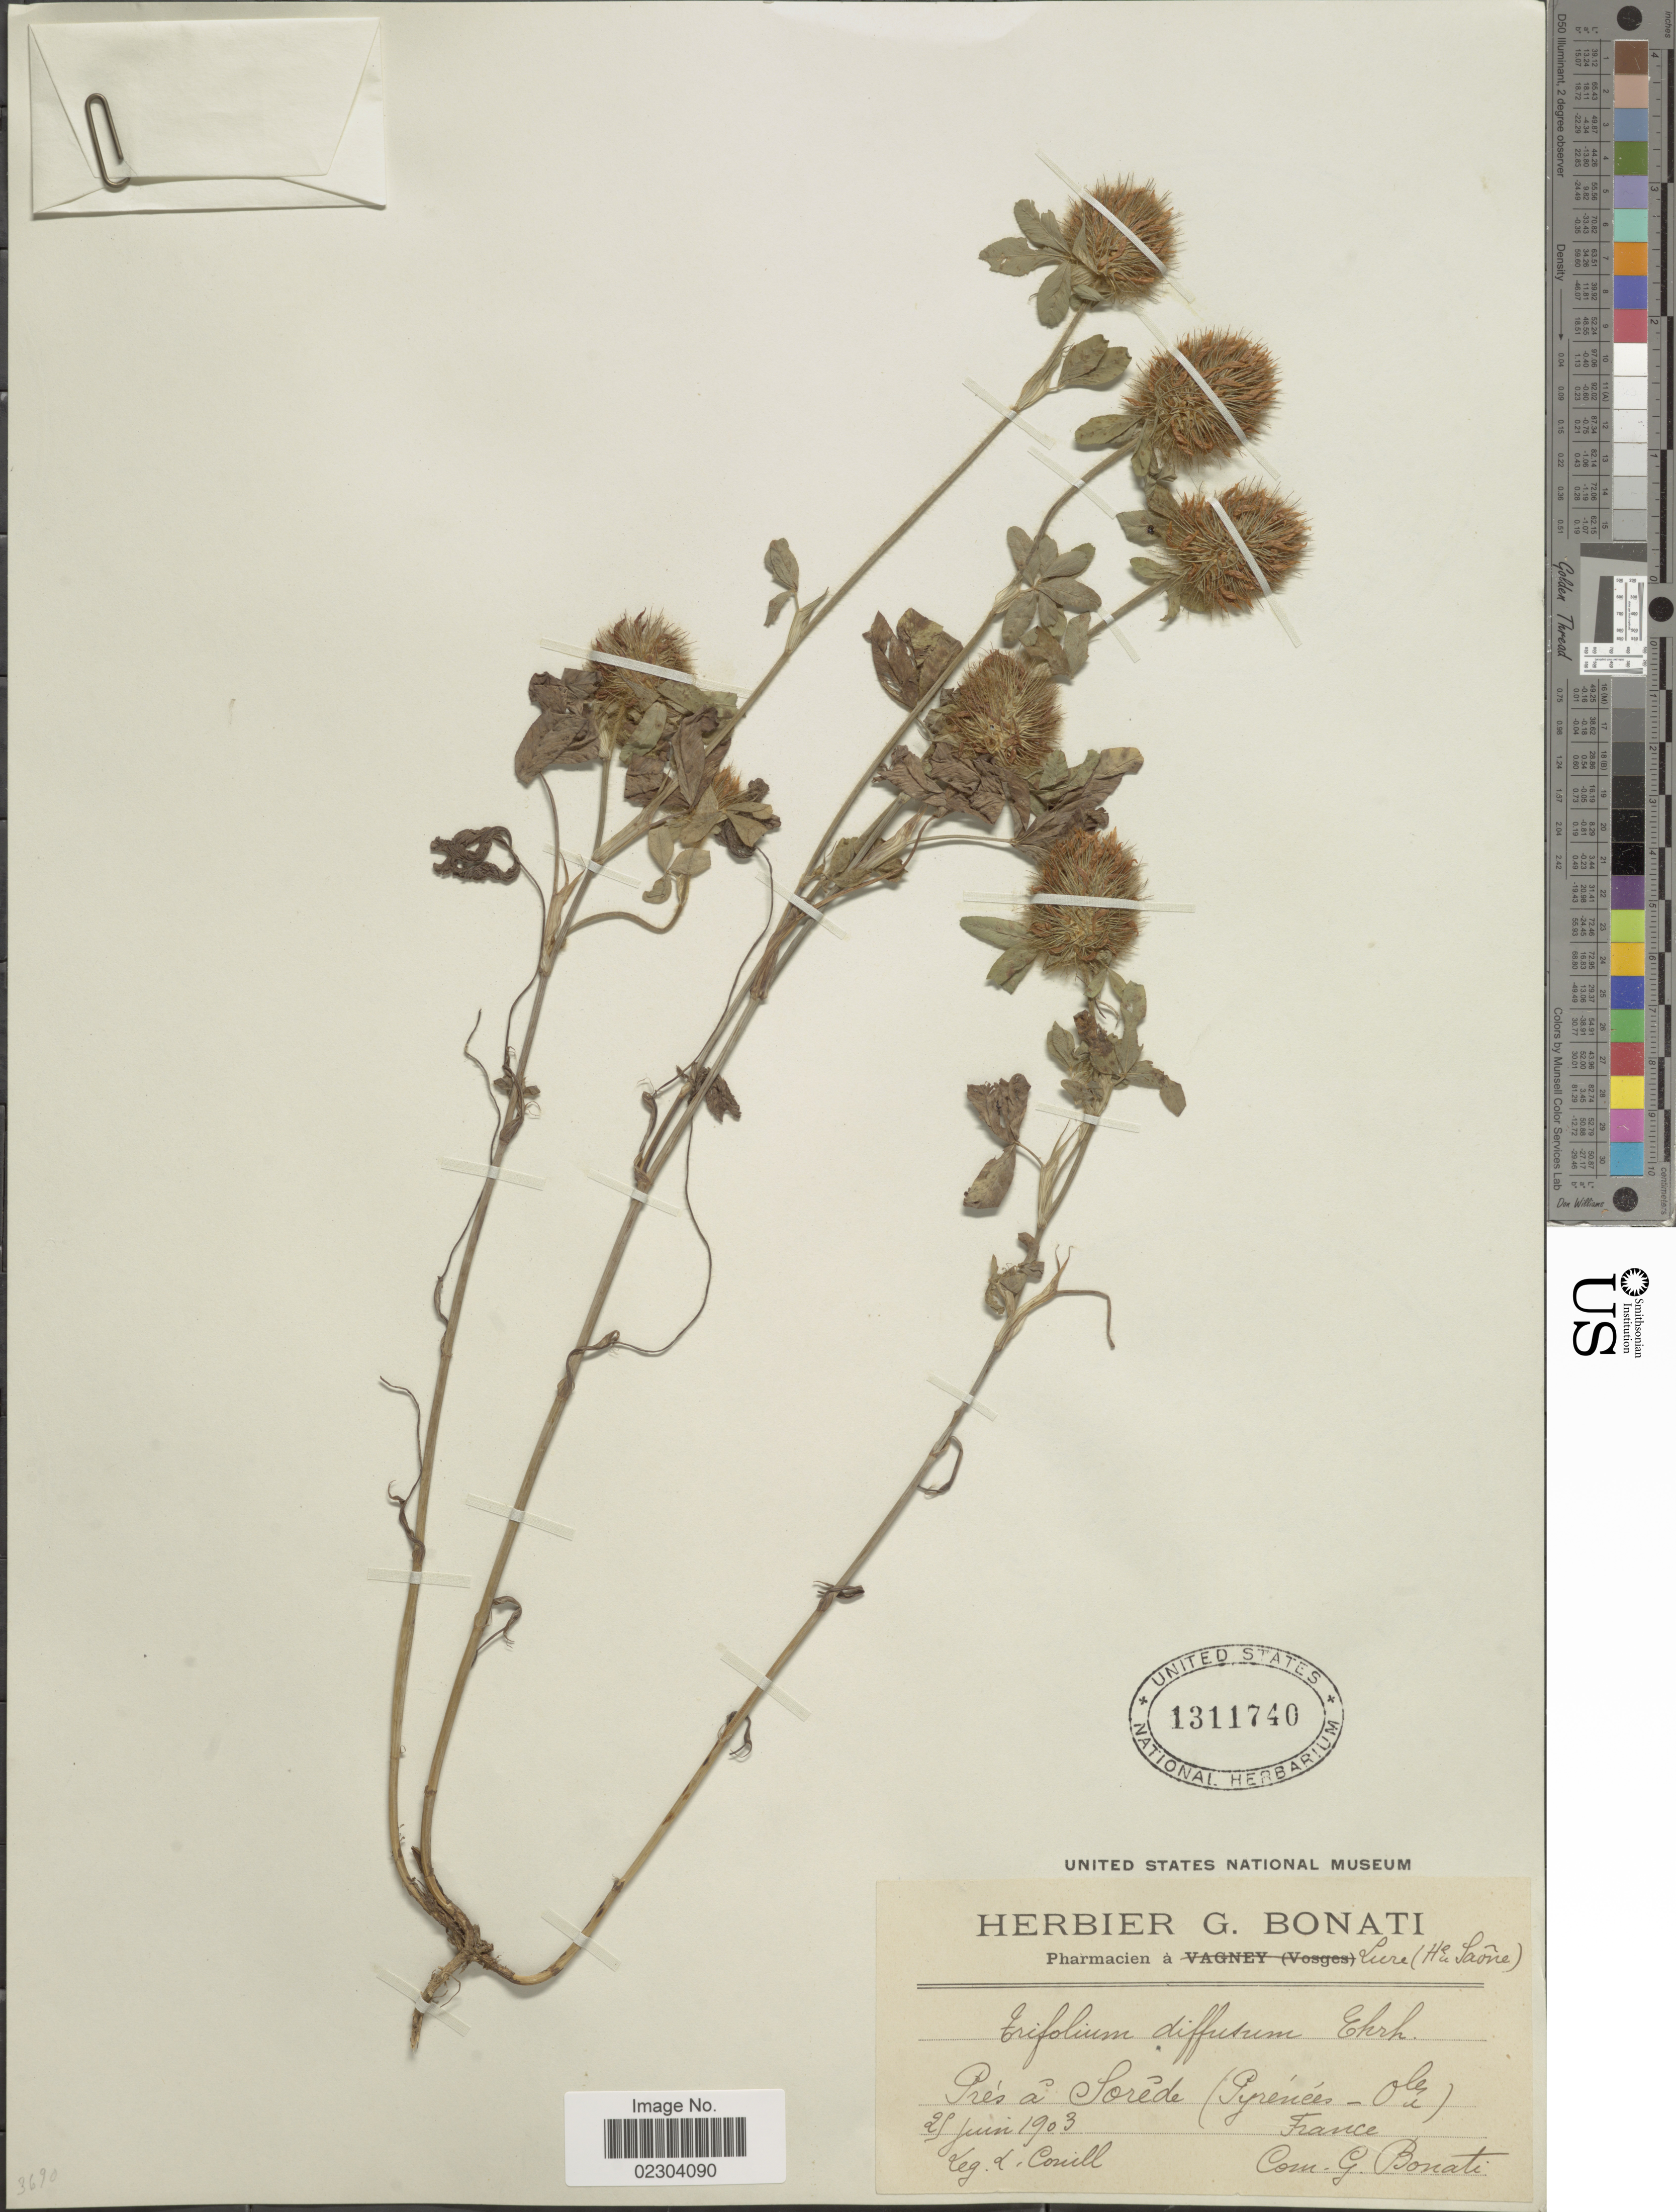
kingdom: Plantae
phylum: Tracheophyta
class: Magnoliopsida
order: Fabales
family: Fabaceae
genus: Trifolium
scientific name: Trifolium diffusum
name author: Ehrh.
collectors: Conill, L.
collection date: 1903-06-29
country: France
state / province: Occitanie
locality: Pres a Sorede ( Pyrenees- Oles) [interpreted]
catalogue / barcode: US 1311740